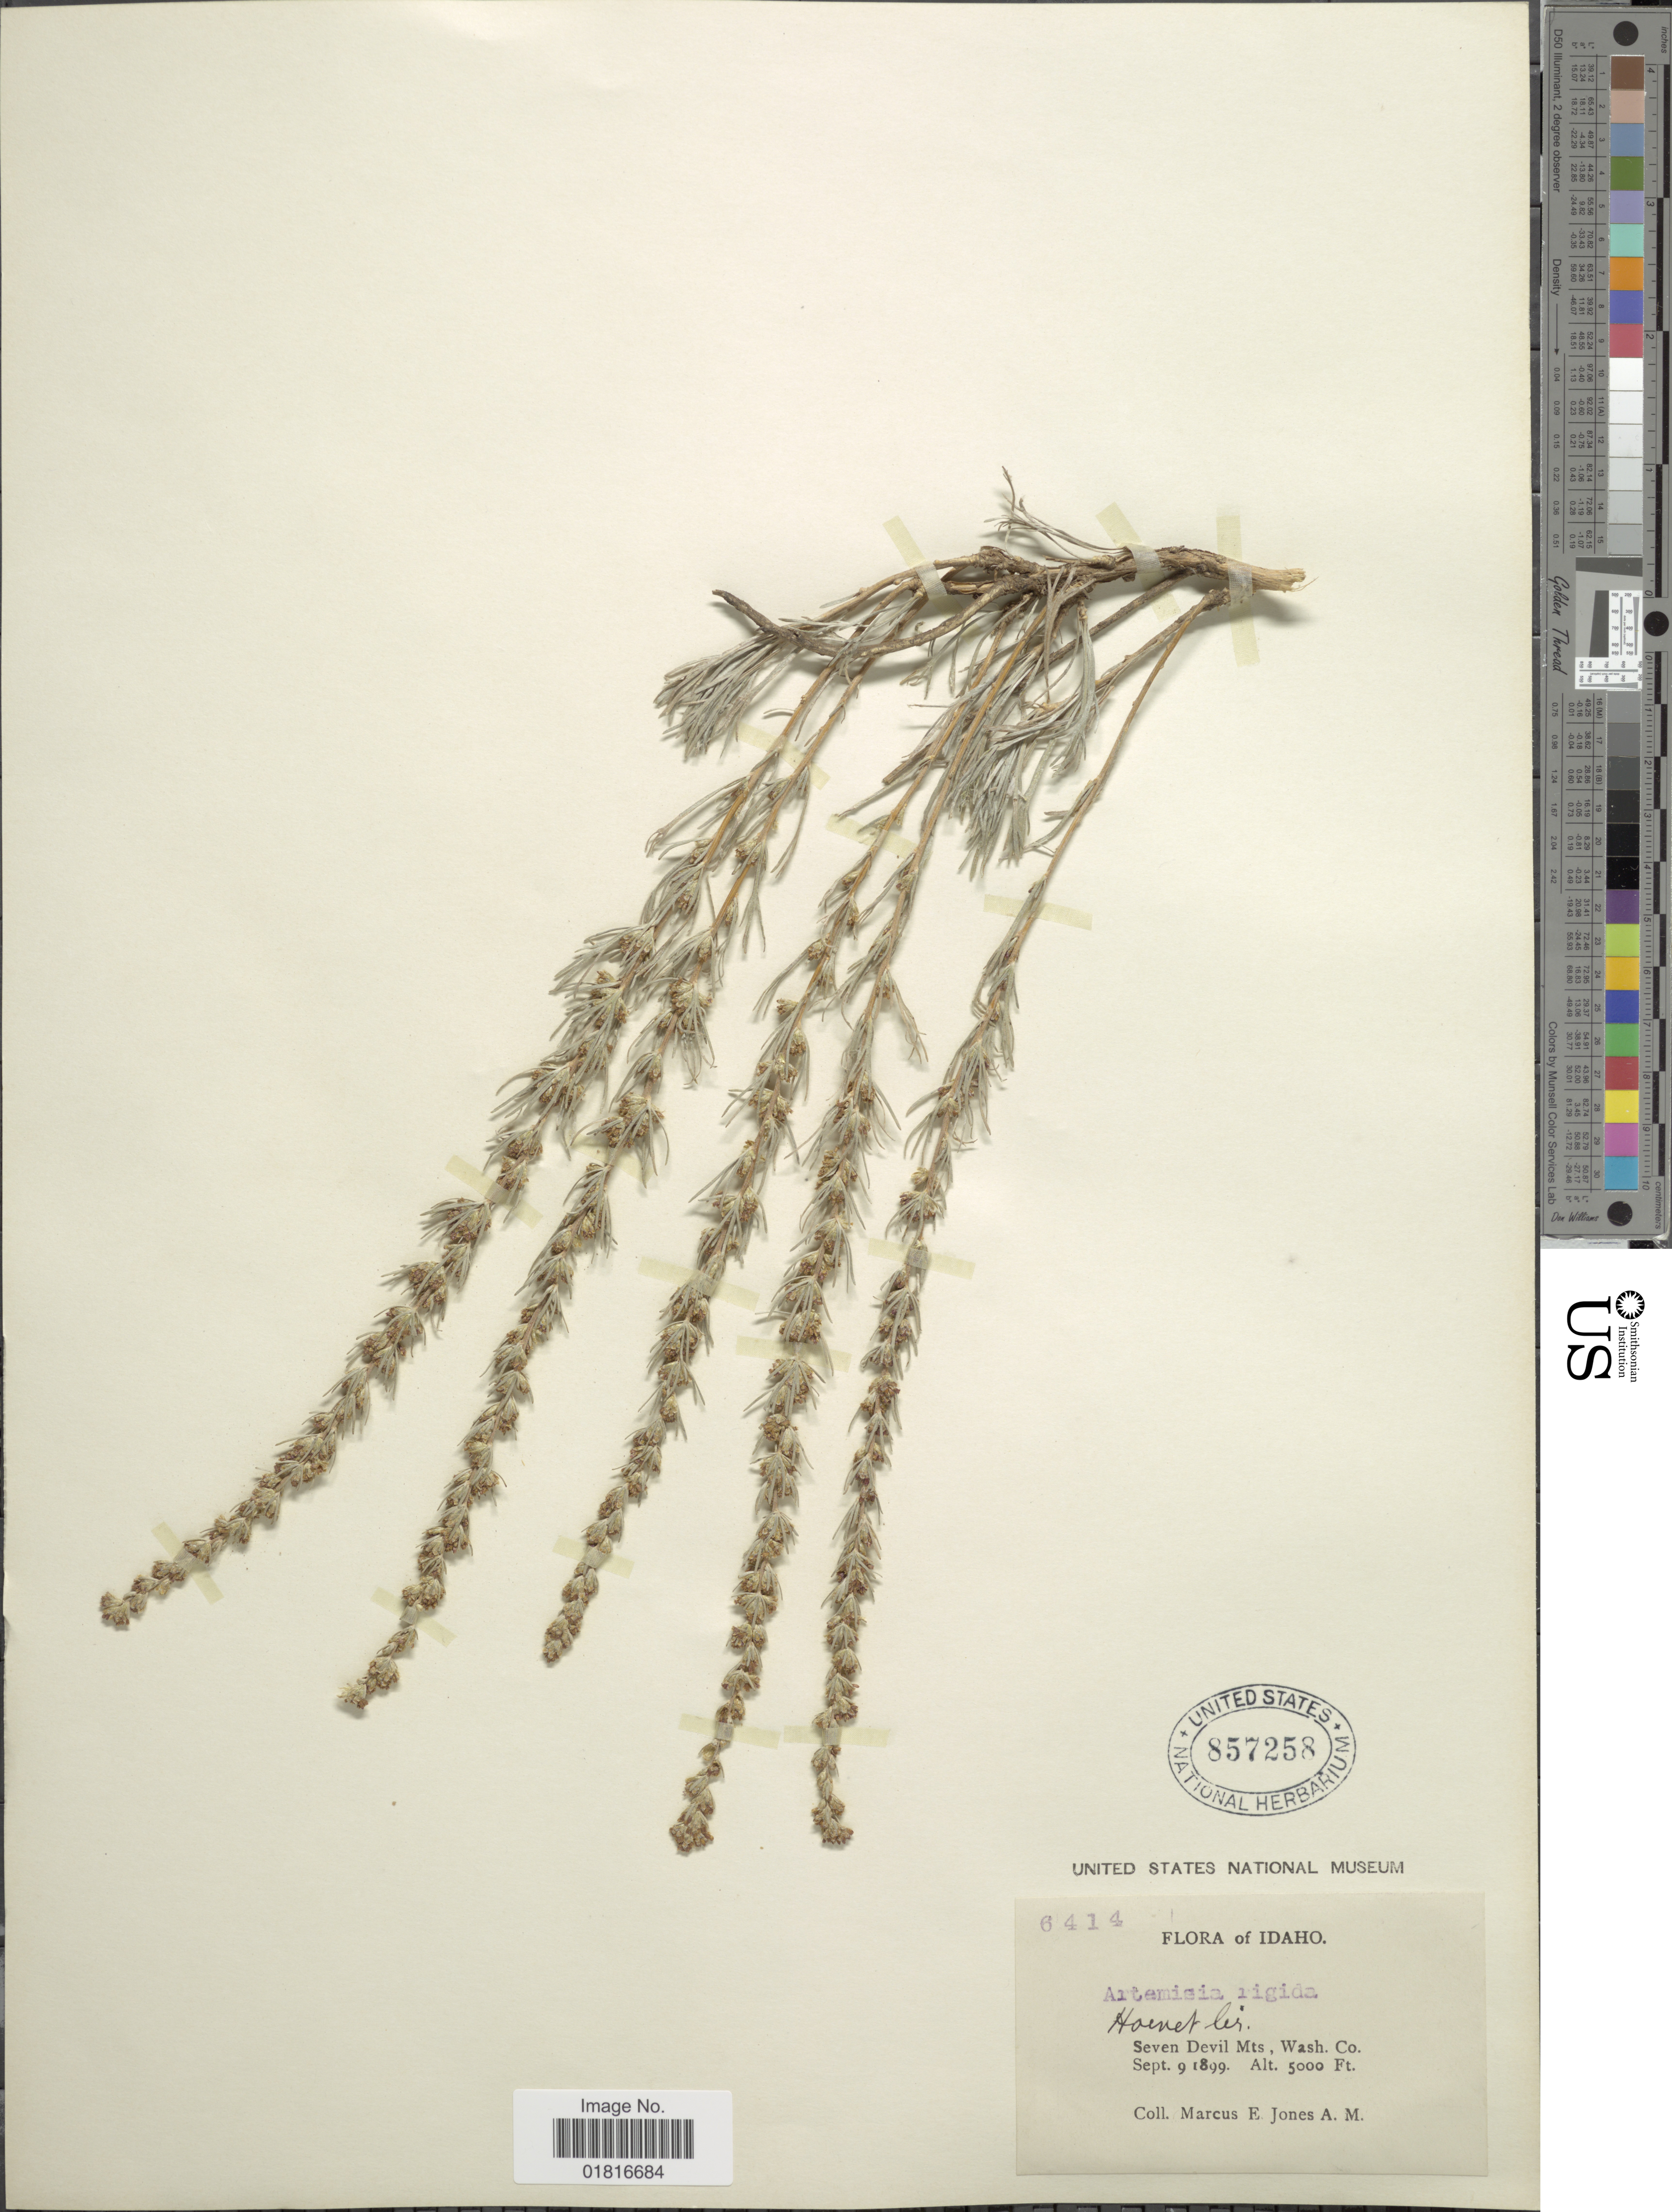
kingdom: Plantae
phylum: Tracheophyta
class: Magnoliopsida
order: Asterales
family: Asteraceae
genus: Artemisia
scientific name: Artemisia rigida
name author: (Nutt.) A. Gray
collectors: M. E. Jones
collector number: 6414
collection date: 1899-09-09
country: United States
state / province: Idaho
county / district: Washington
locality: Idaho, Hoevet Cr. Seven Devil Mts, Wash. Co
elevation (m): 1524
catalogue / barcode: US 857258